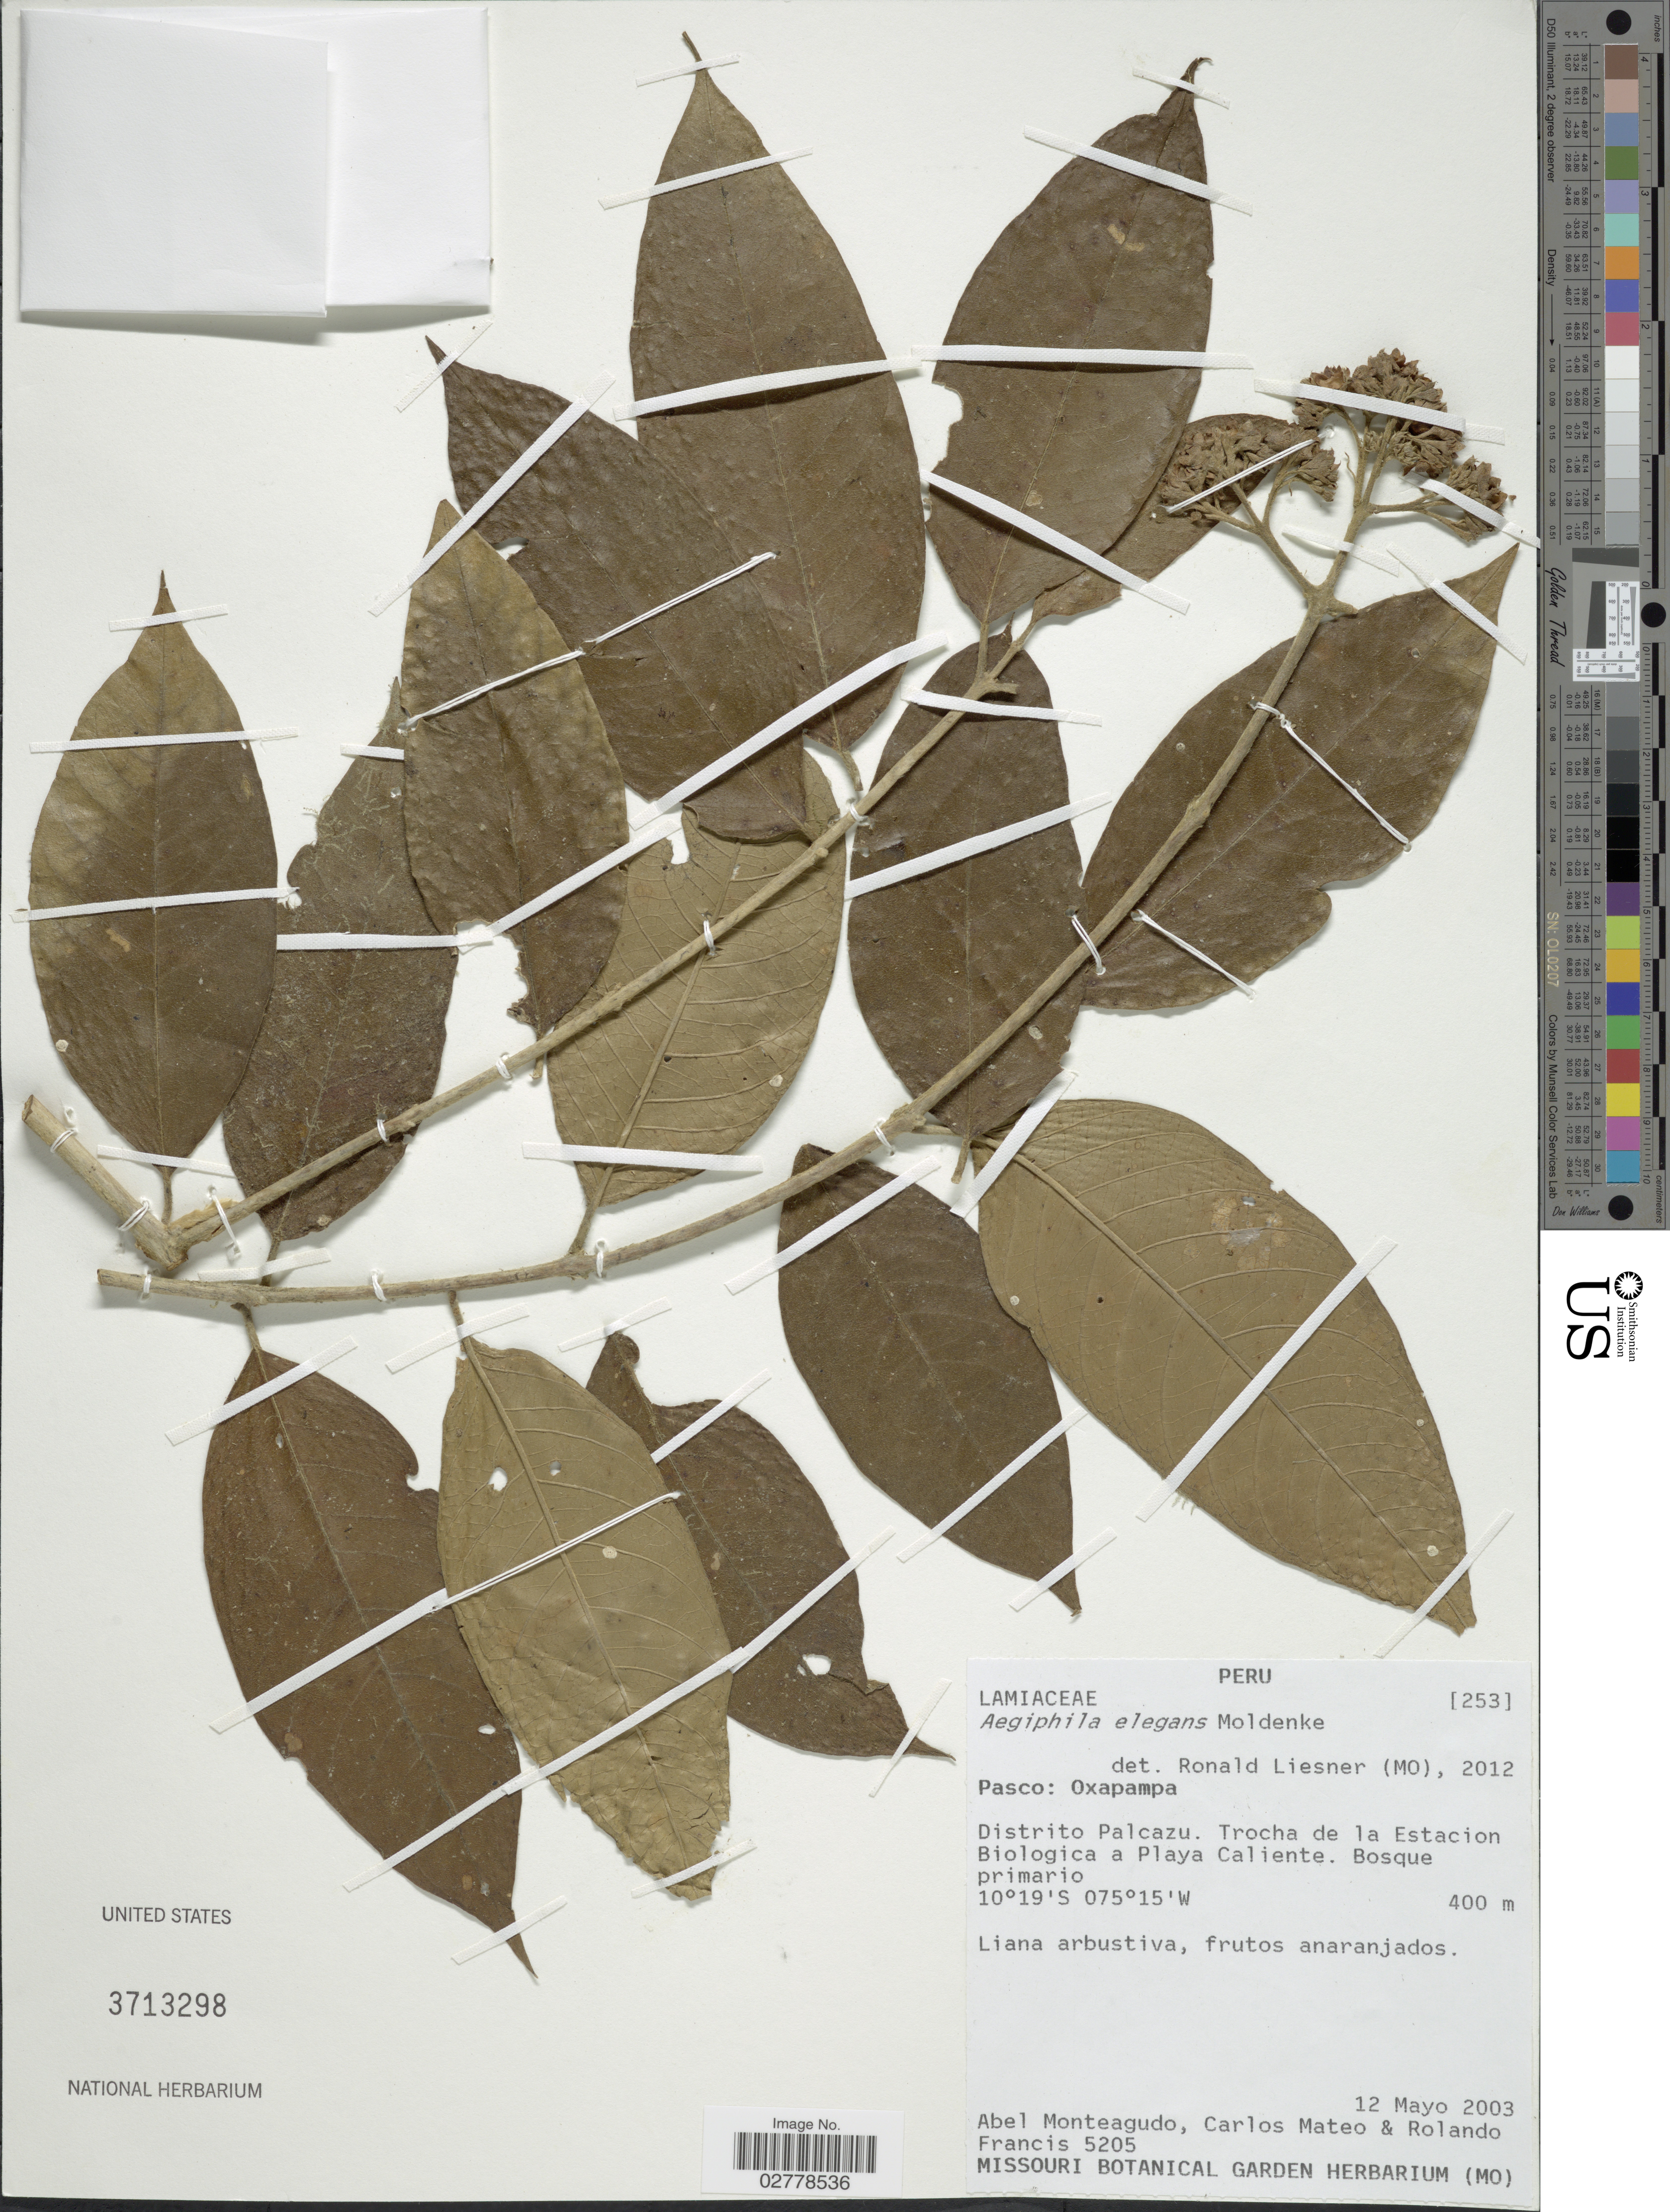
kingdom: Plantae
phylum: Tracheophyta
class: Magnoliopsida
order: Lamiales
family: Lamiaceae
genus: Aegiphila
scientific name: Aegiphila elegans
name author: Moldenke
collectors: A. Monteagudo, C. Mateo & R. Francis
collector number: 5205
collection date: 2003-05-12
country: Peru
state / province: Pasco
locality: Oxapampa, Distrito Palcazu. Trocha de la Estacion Biologica a Playa Caliente.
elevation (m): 400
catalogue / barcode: US 3713298